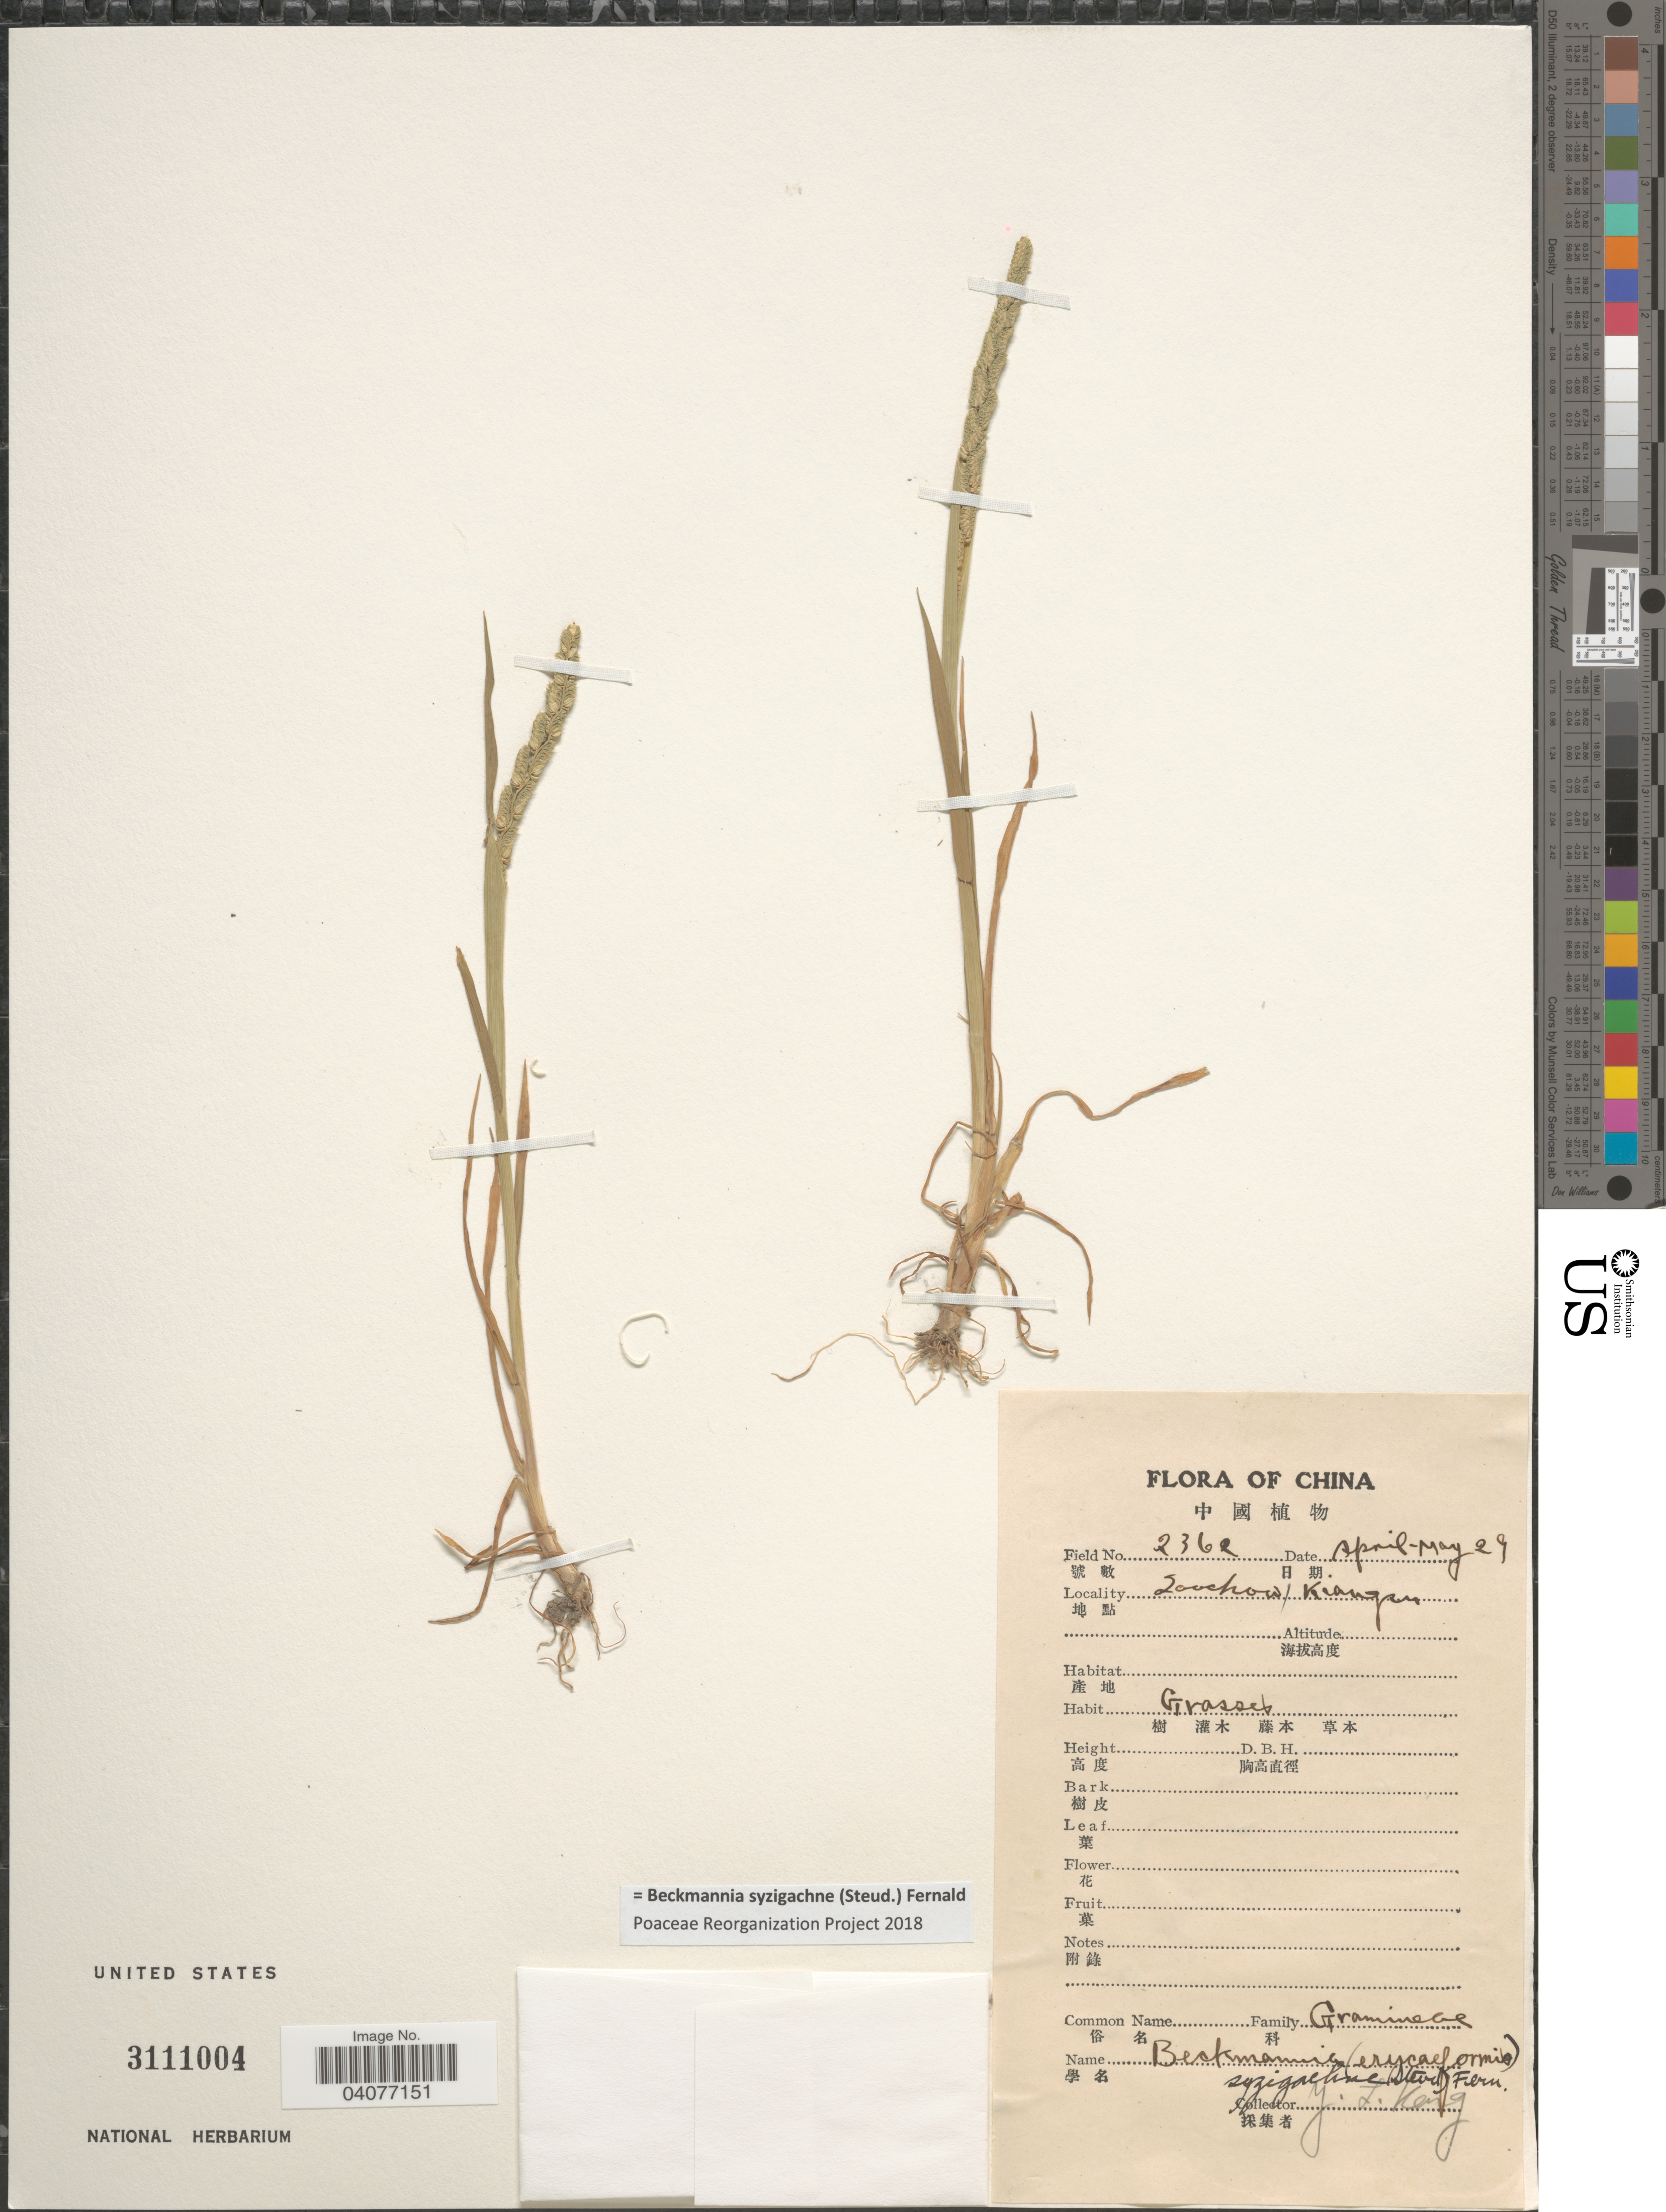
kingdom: Plantae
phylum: Tracheophyta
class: Liliopsida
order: Poales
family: Poaceae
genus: Beckmannia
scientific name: Beckmannia syzigachne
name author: (Steud.) Fernald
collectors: Y. Kang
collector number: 2362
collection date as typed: Transcribed d/m/y: /4/29 to /5/29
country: China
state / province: Jiangsu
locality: Soochow/Kiangsu.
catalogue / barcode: US 3111004